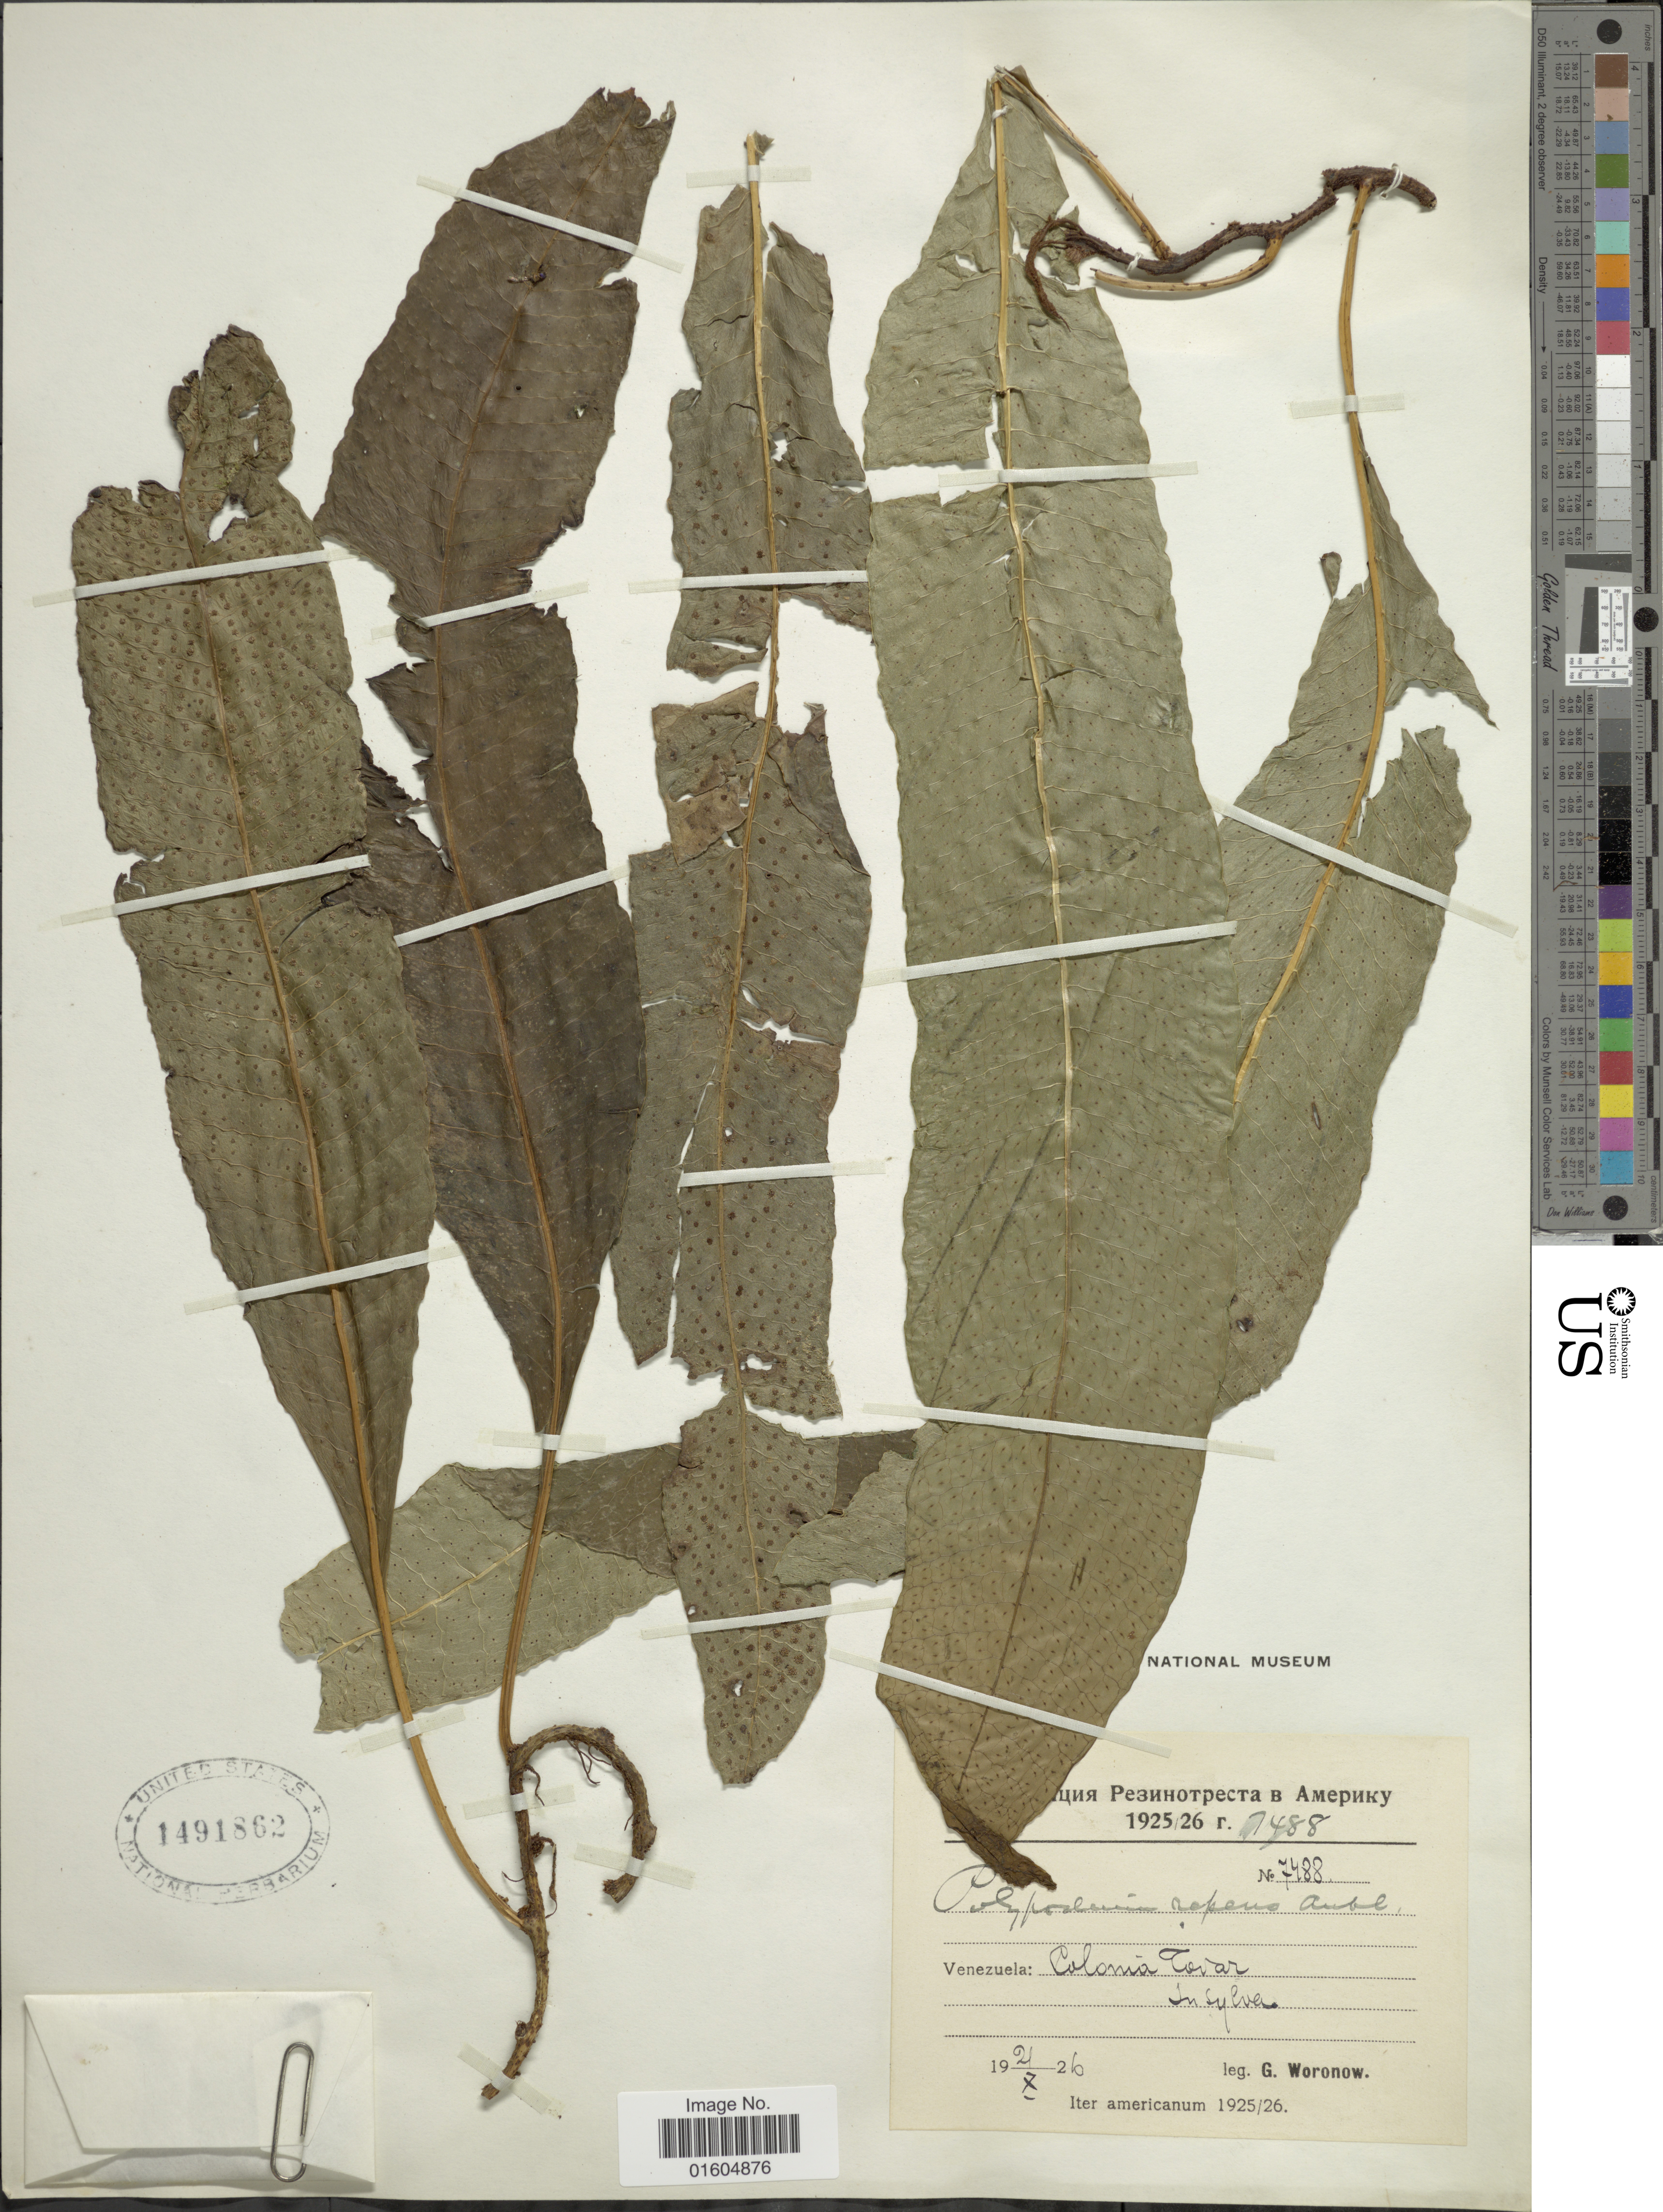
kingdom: Plantae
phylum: Tracheophyta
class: Polypodiopsida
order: Polypodiales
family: Polypodiaceae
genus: Campyloneurum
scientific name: Campyloneurum repens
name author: (Aubl.) C. Presl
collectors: G. Woronow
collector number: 7488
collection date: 1926-07-21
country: Venezuela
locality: Venezuela: Colonia Tovar. In sylva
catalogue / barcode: US 1491862